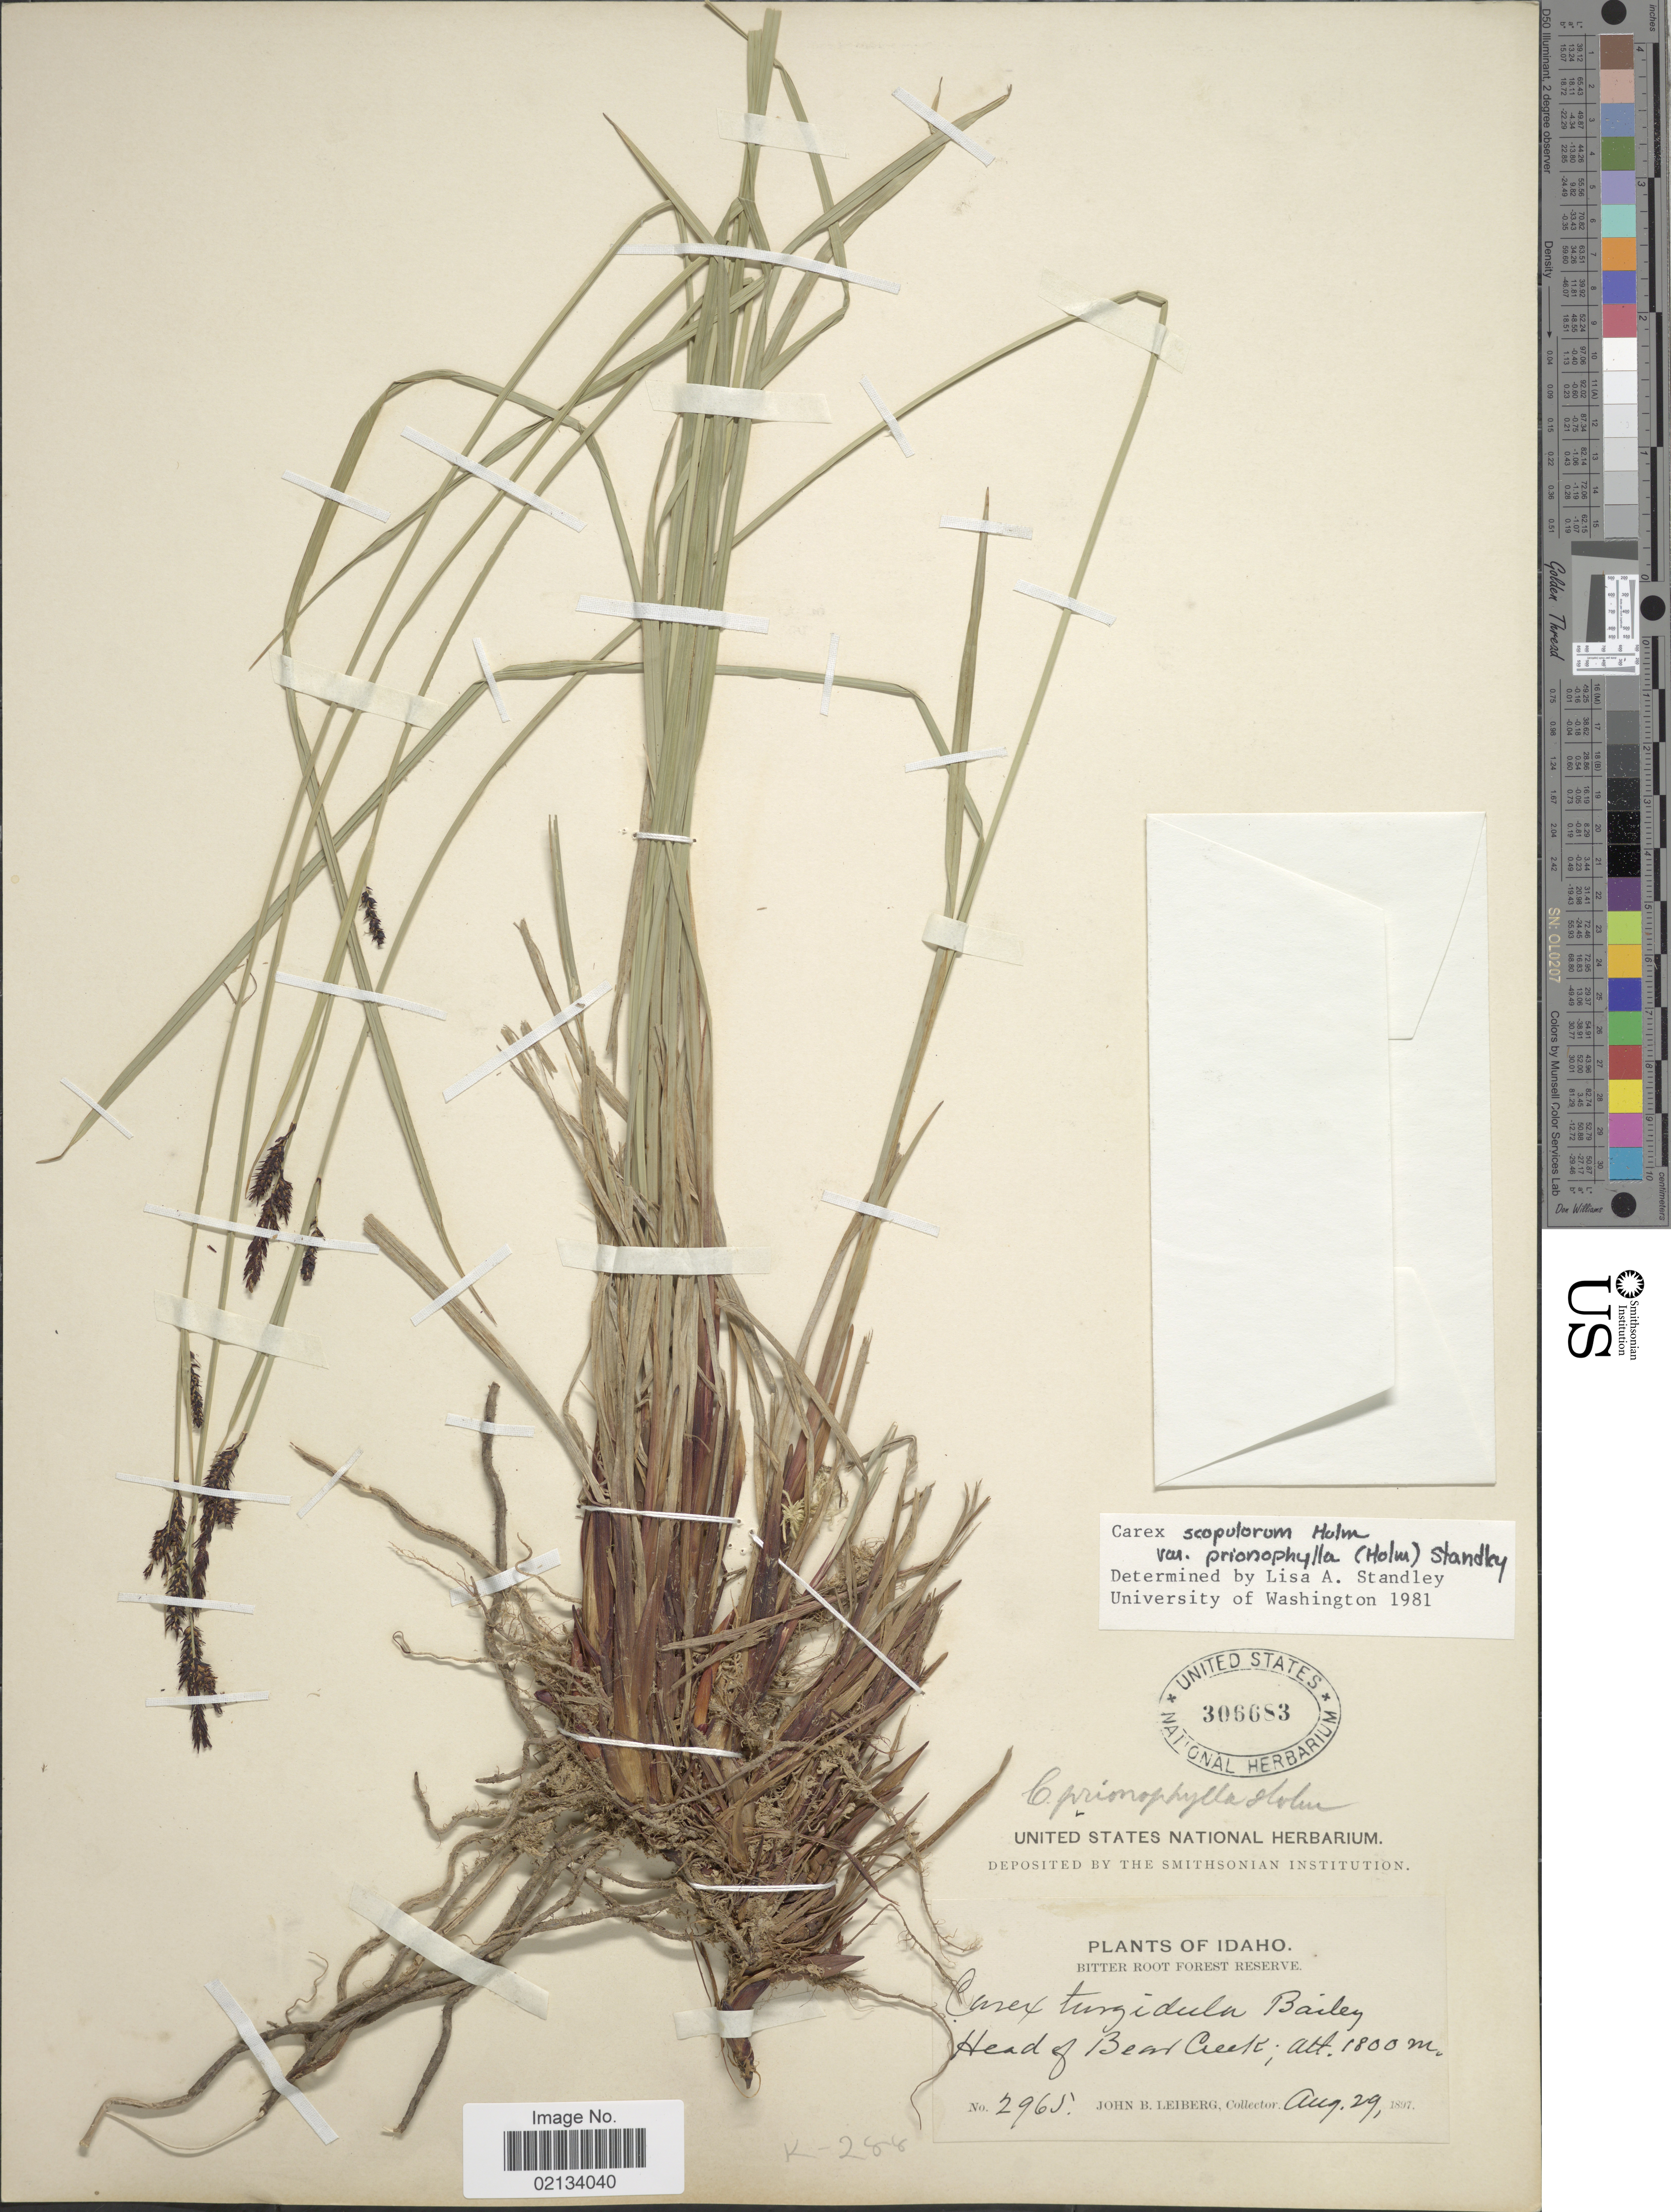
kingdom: Plantae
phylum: Tracheophyta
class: Liliopsida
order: Poales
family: Cyperaceae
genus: Carex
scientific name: Carex scopulorum var. prionophylla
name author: (Holm) L.A. Standl.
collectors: J. B. Leiberg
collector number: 2965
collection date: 1897-08-29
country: United States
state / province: Idaho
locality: Bitter Root Forest Reserve, Head of Bear Creek.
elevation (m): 1800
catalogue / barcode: US 306683